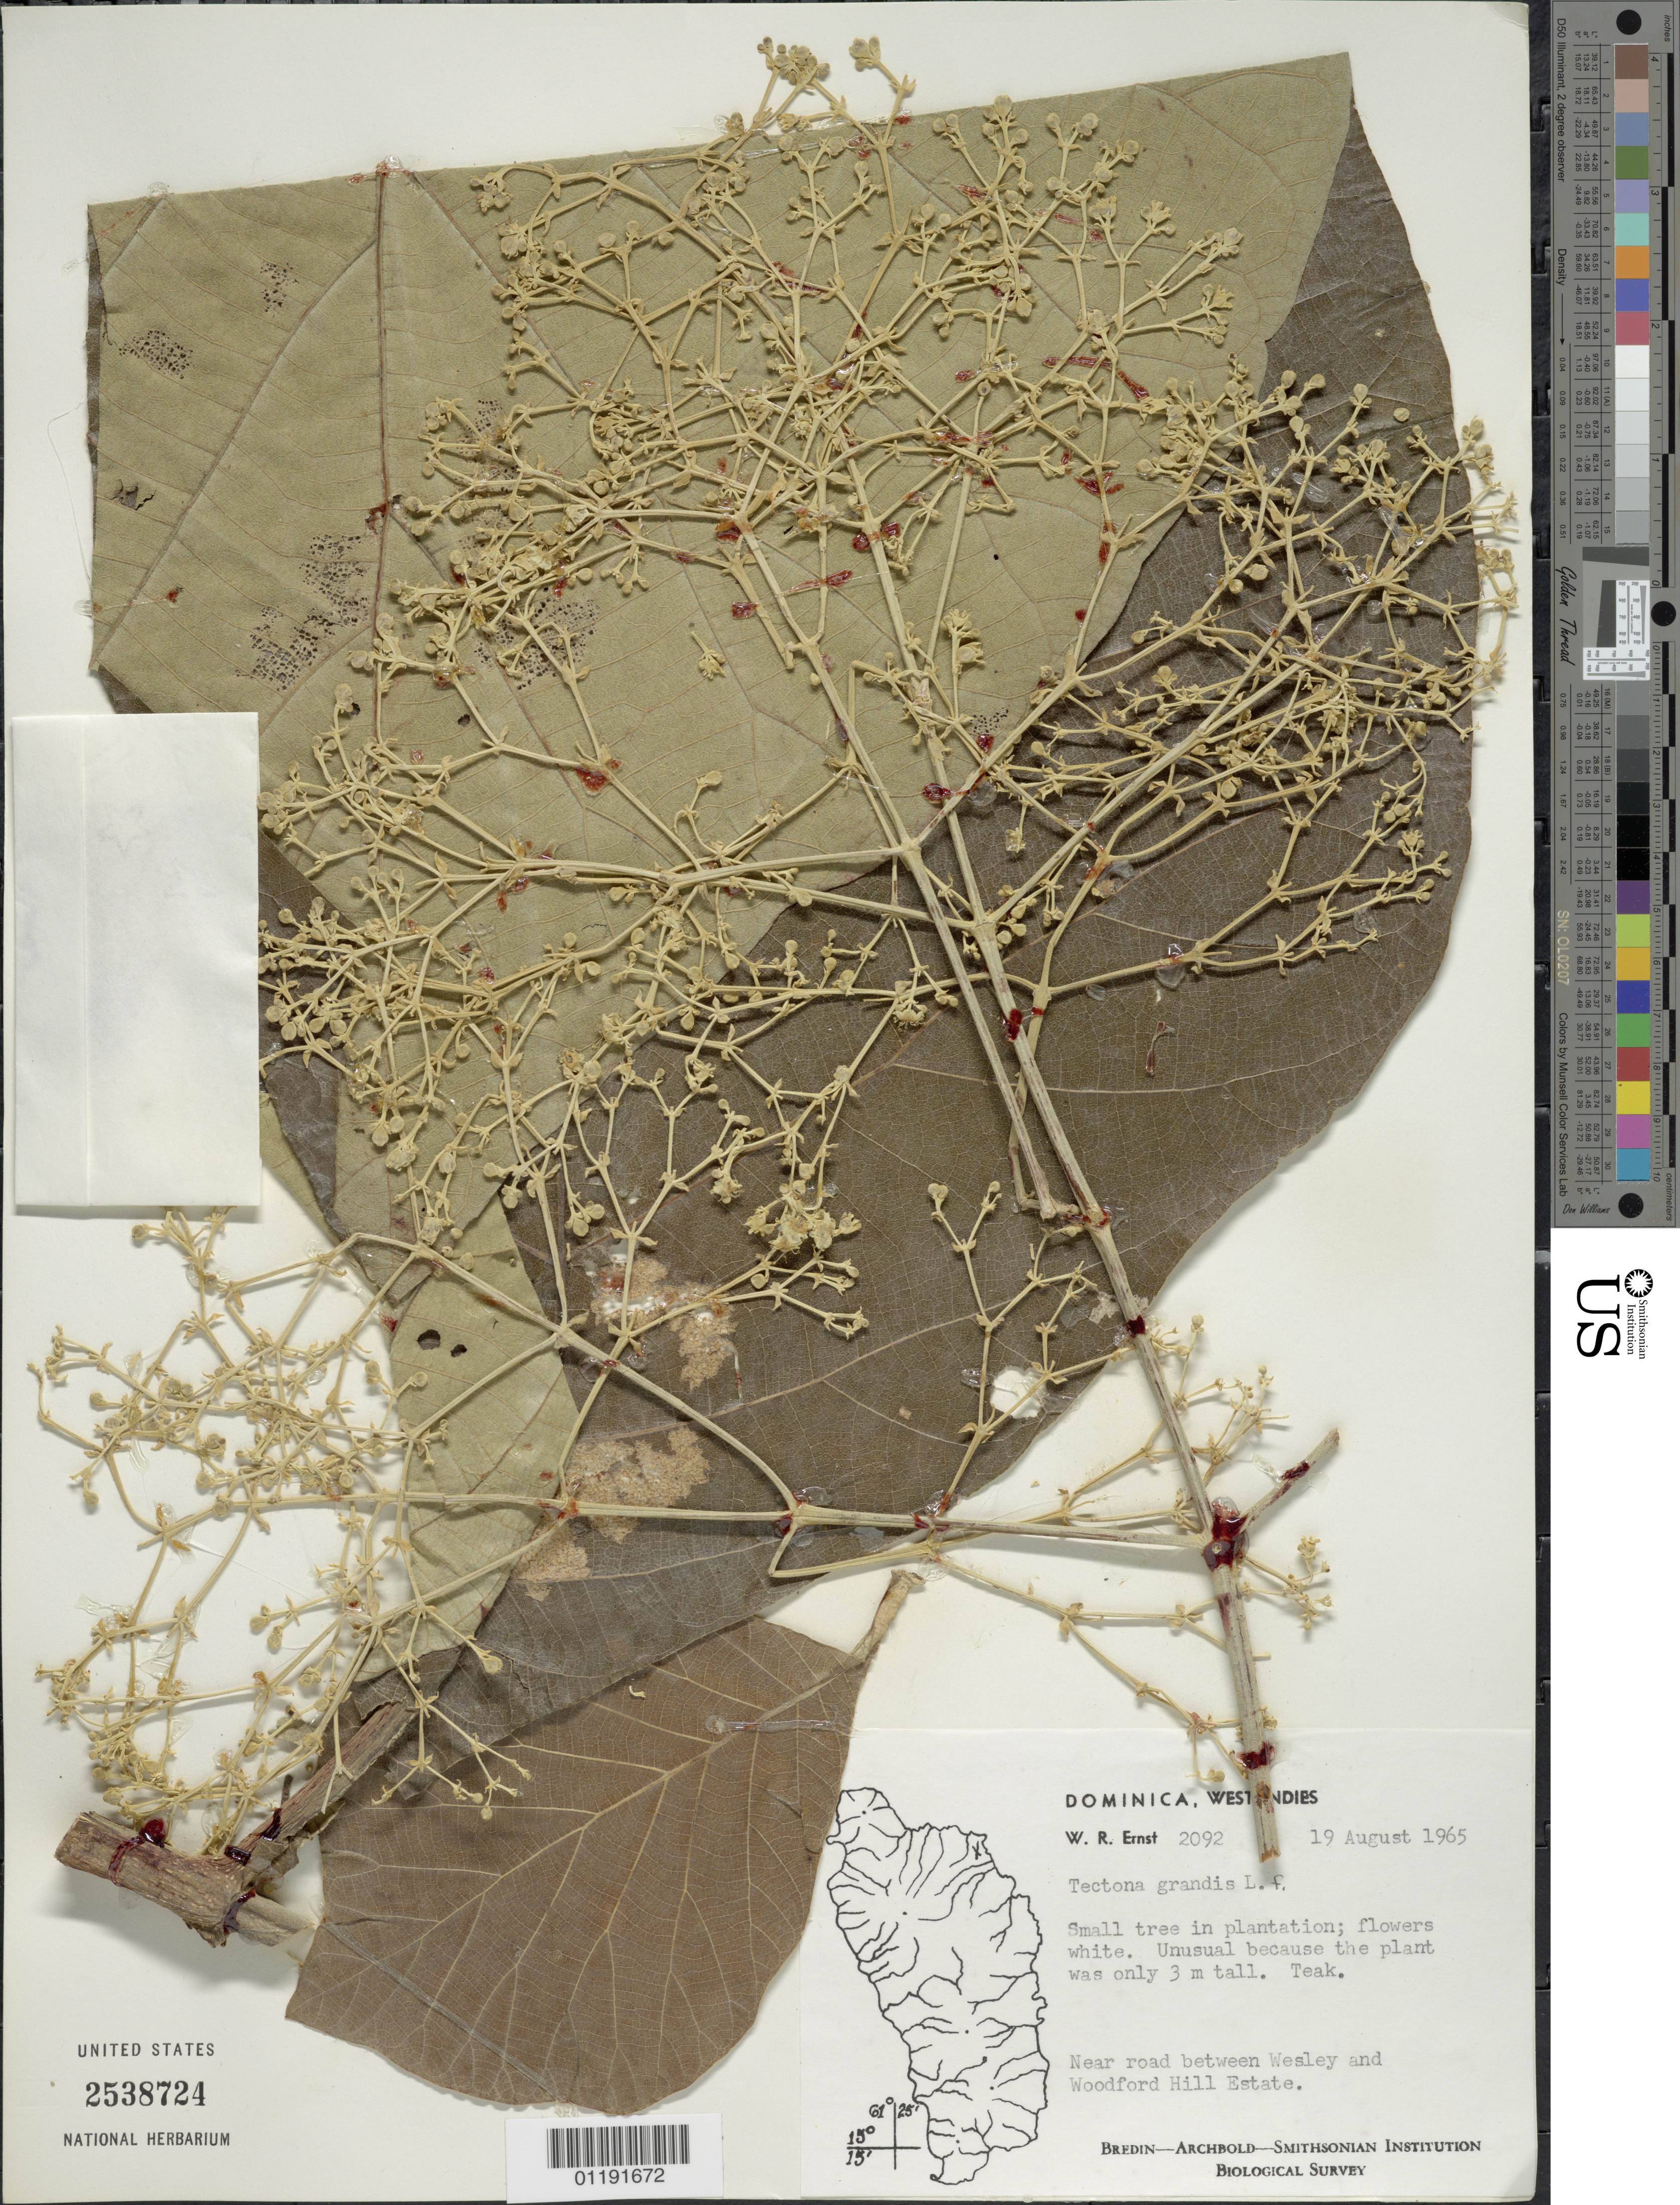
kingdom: Plantae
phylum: Tracheophyta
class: Magnoliopsida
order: Lamiales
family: Lamiaceae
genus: Tectona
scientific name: Tectona grandis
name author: L. f.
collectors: -. Bredin & -. Archbold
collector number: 2092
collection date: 1965-08-19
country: Dominica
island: Dominica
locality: Between Wesley and Woodford Hill Estate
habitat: Plantation, near road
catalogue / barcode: US 2538724